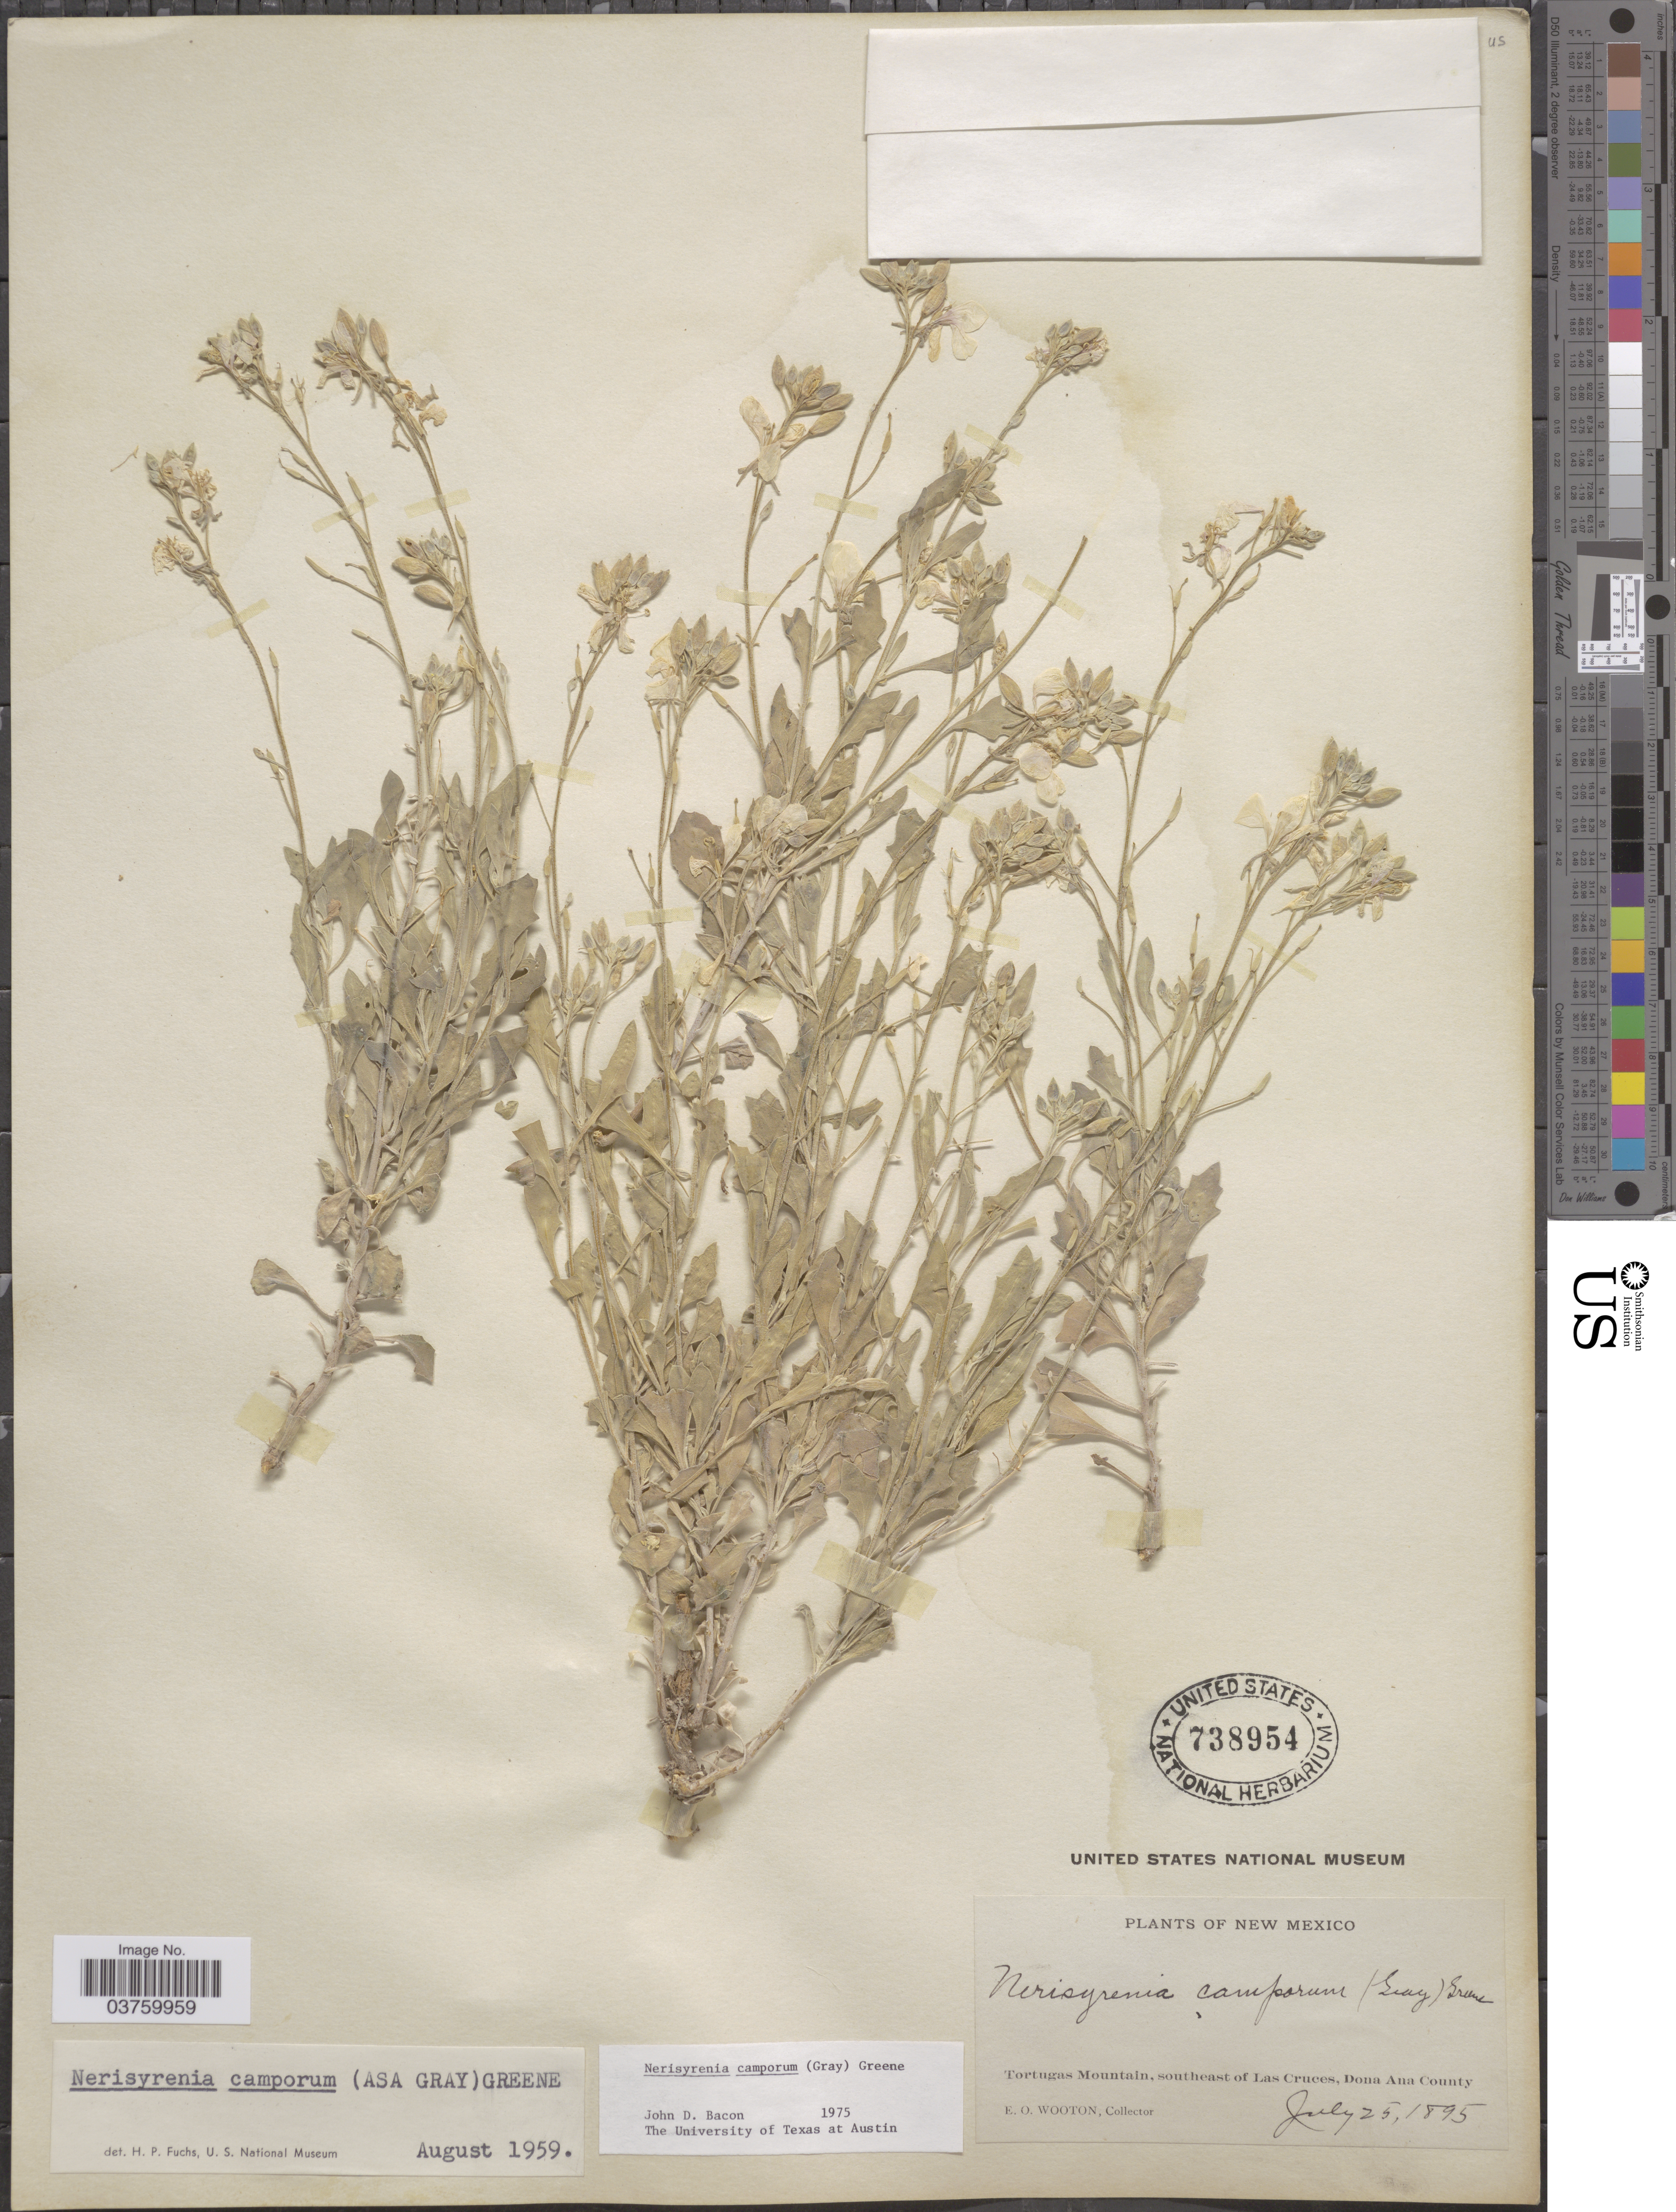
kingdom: Plantae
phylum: Tracheophyta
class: Magnoliopsida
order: Brassicales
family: Brassicaceae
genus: Nerisyrenia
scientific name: Nerisyrenia camporum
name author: (A. Gray) Greene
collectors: E. O. Wooton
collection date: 1895-07-25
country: United States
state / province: New Mexico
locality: Tortugas Mountain, southeast of Las Cruces, Dona Ana County.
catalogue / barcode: US 738954